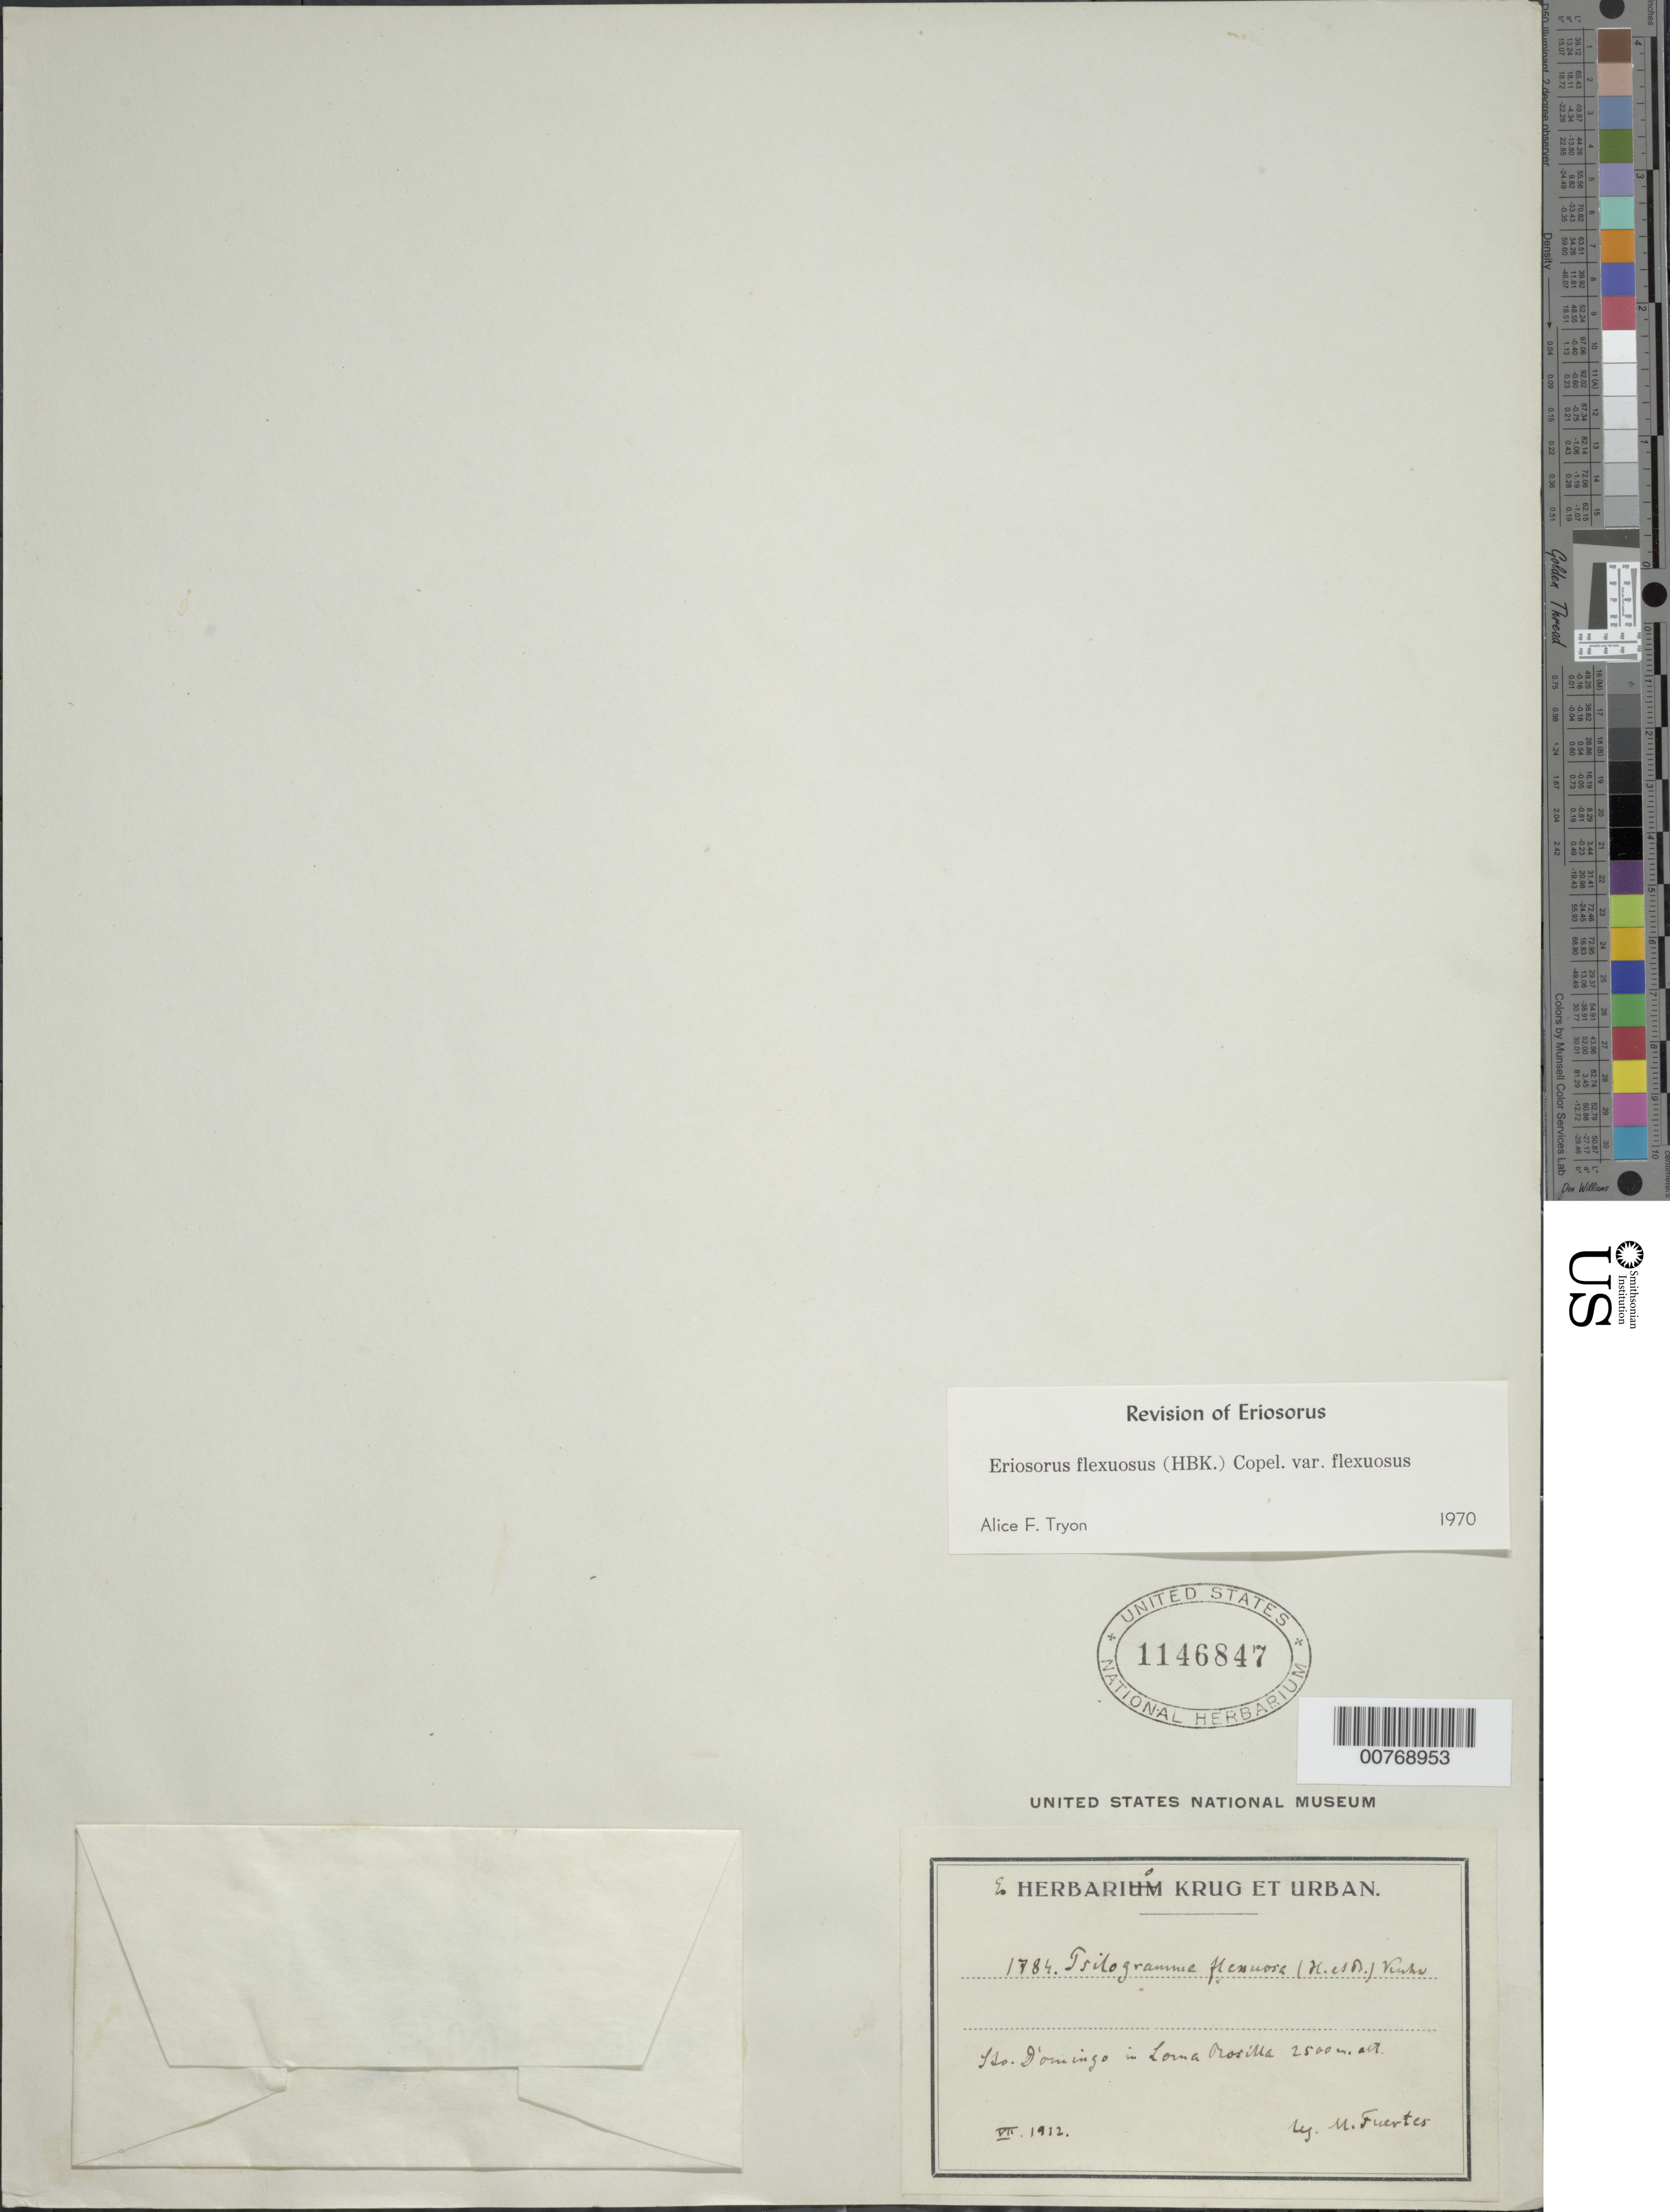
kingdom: Plantae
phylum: Tracheophyta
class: Polypodiopsida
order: Polypodiales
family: Pteridaceae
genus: Jamesonia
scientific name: Jamesonia flexuosa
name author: (Humb. & Bonpl.) Christenh.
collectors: M. D. Fuertes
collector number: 1784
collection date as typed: Jul 1912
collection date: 1912-07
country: Dominican Republic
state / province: La Vega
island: Hispaniola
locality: Loma Rosilla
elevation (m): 2500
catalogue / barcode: US 1146847